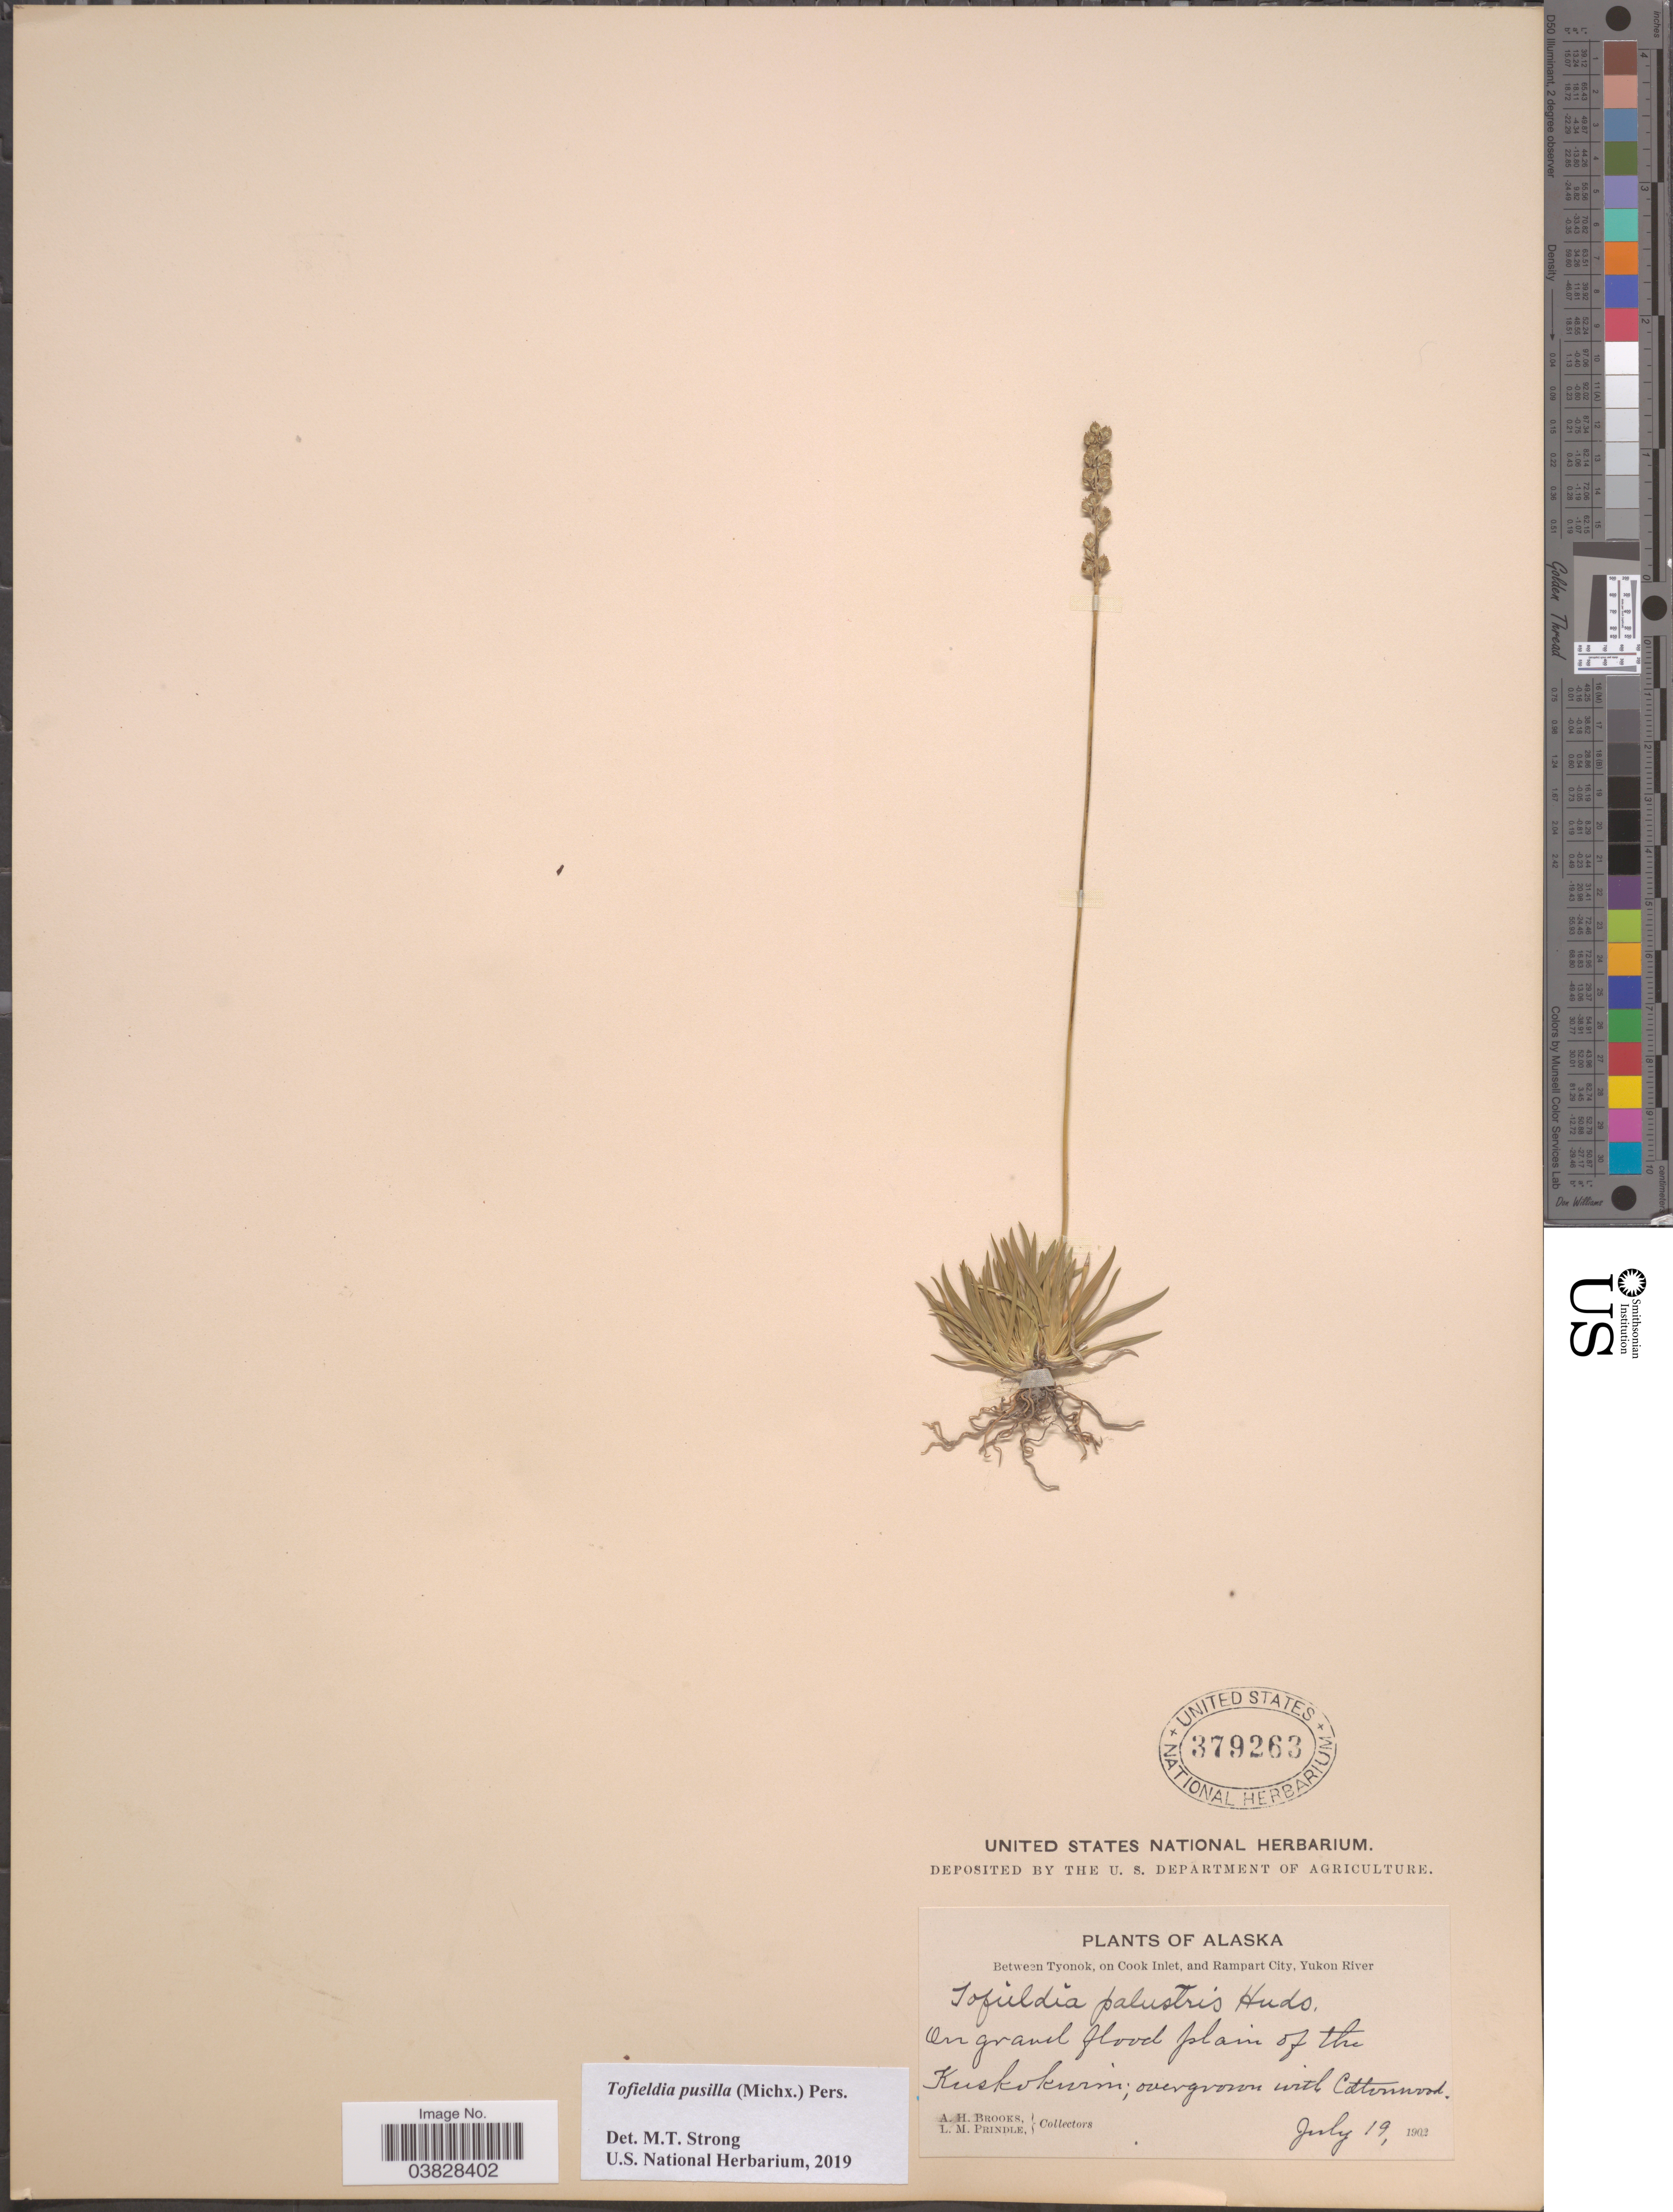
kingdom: Plantae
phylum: Tracheophyta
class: Liliopsida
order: Alismatales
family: Tofieldiaceae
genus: Tofieldia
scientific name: Tofieldia pusilla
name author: (Michx.) Pers.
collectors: A. Brooks & L. Prindle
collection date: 1902-07-19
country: United States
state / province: Alaska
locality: Between Tyonok, on Cook Inlet, and Rampart City, Yukon River. On gravel flood plain of the Kuskokwim.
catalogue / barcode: US 379263